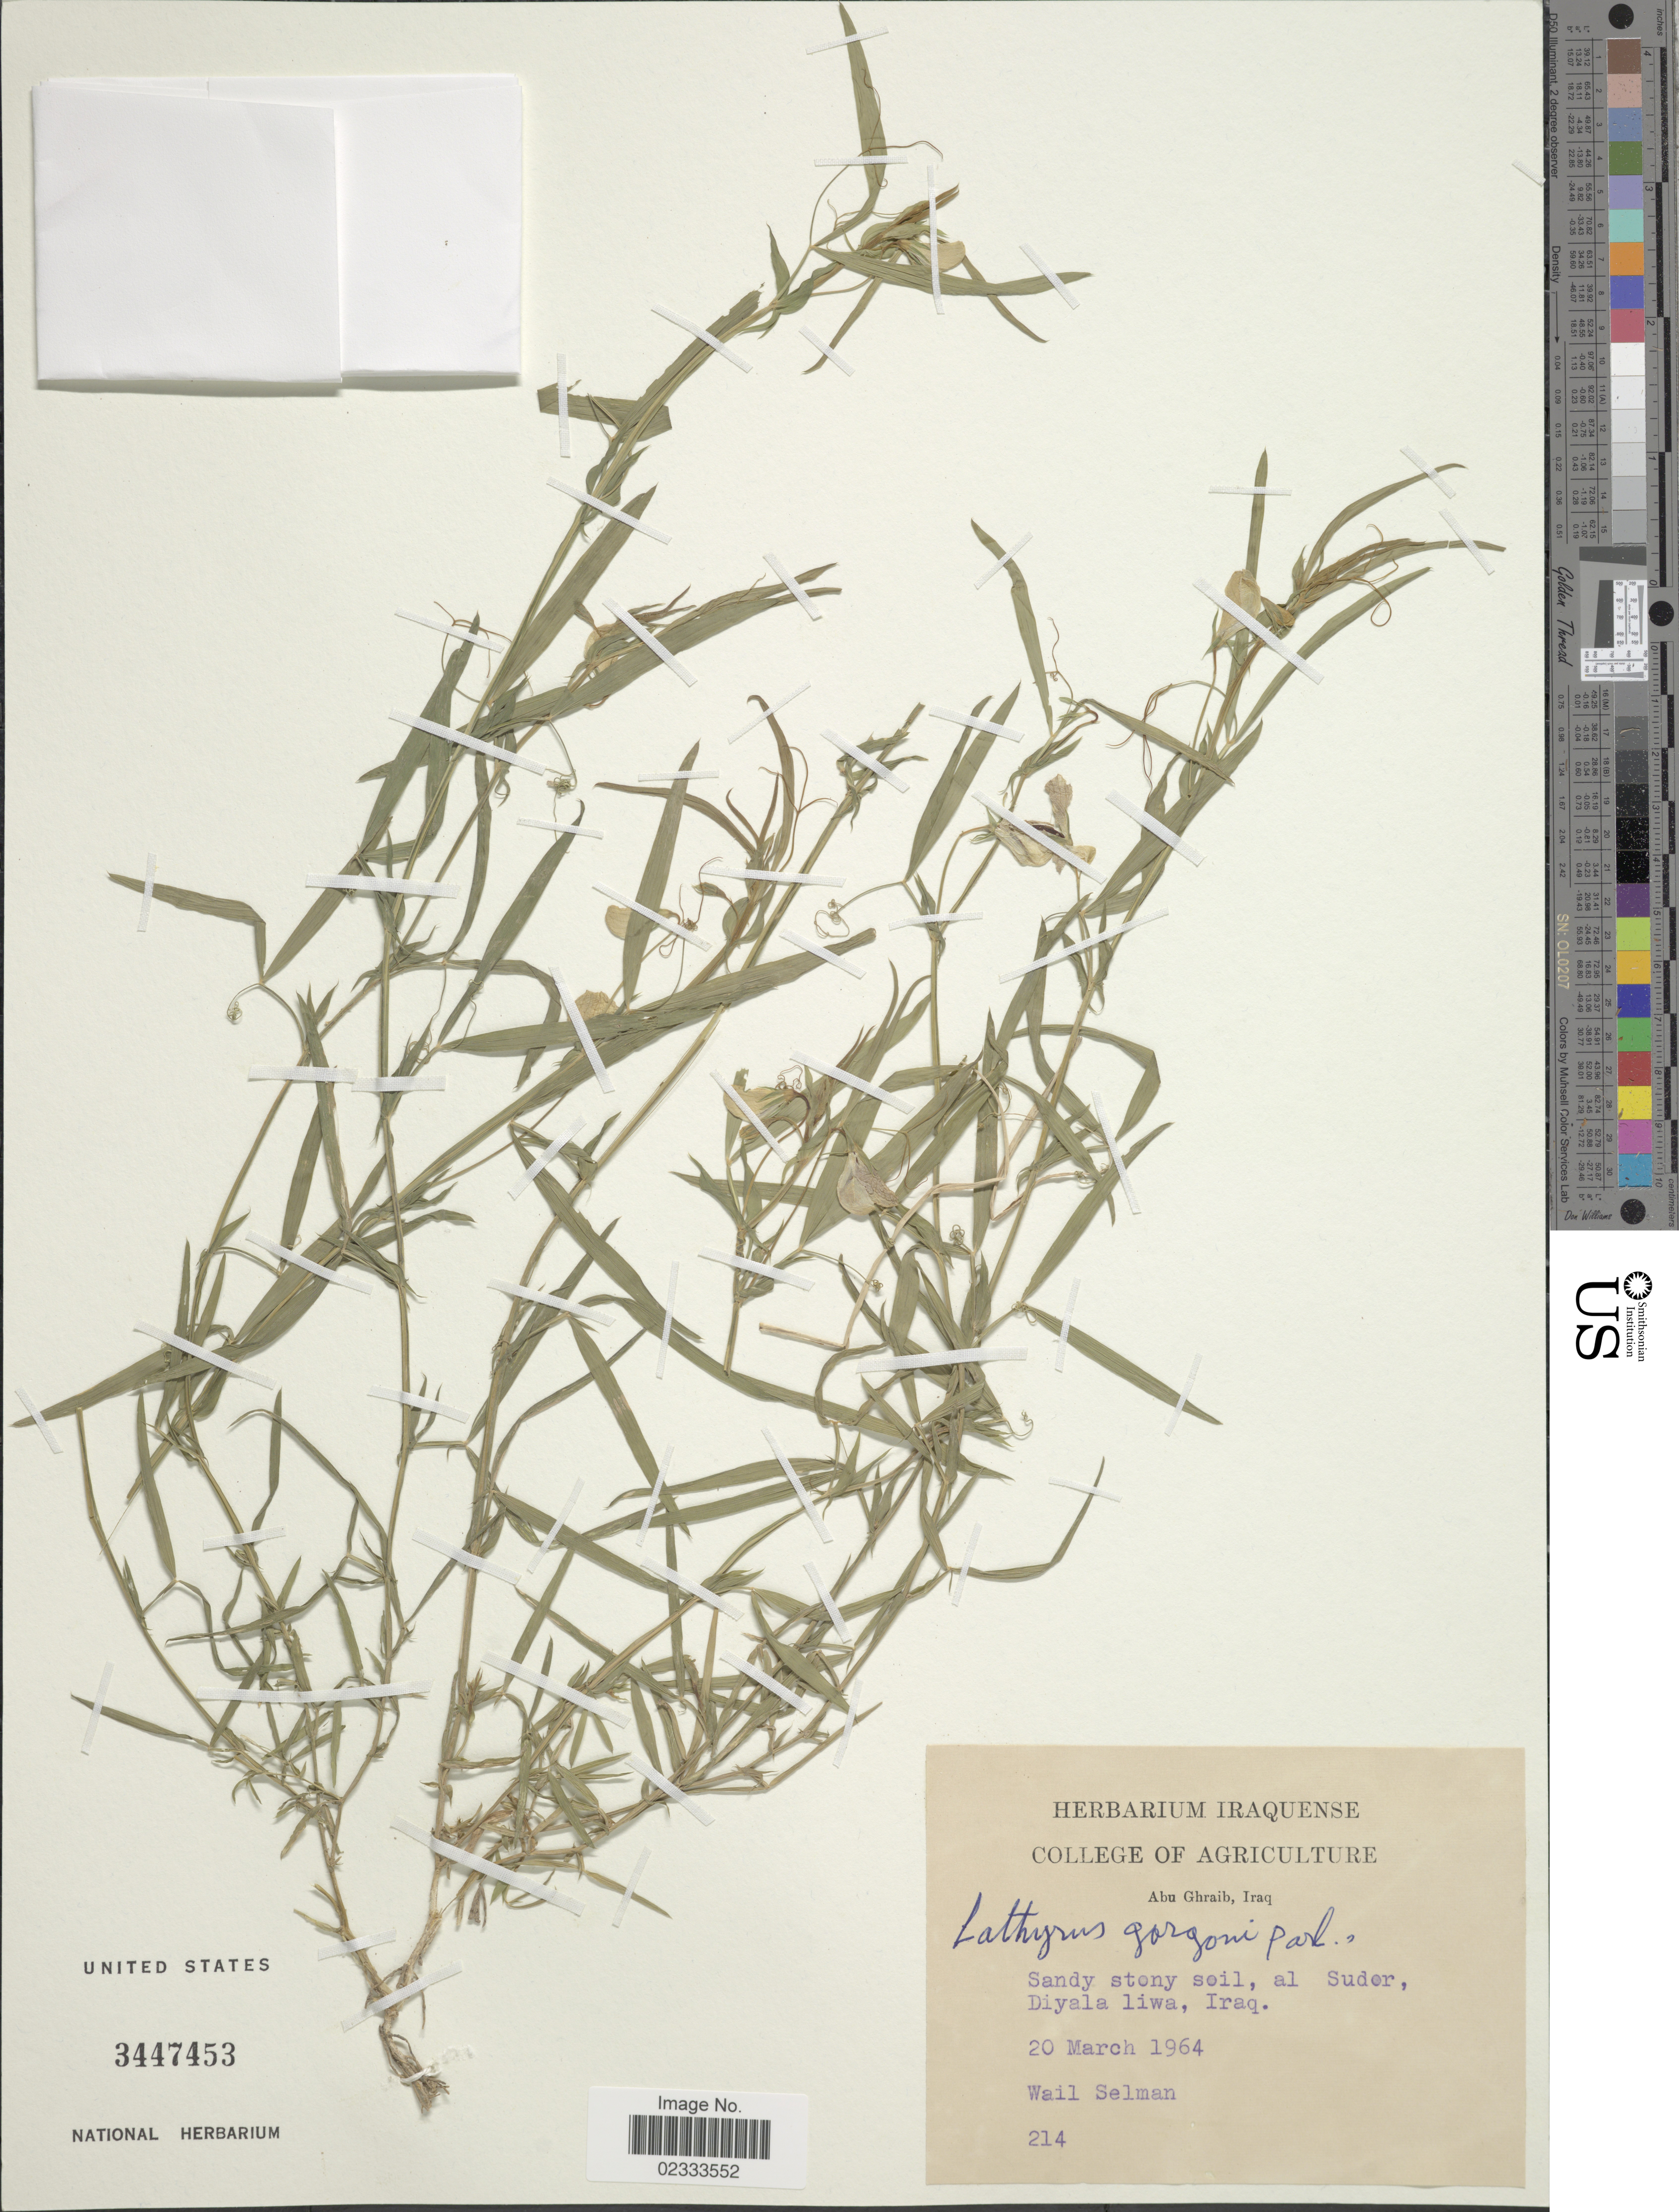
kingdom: Plantae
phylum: Tracheophyta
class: Magnoliopsida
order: Fabales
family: Fabaceae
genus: Lathyrus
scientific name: Lathyrus gorgoni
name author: Parl.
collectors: W. Selman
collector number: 214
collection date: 1964-03-20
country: Iraq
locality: Abu Ghraib, Sandy stony soil, al Suder, Diyala Liwa, Iraq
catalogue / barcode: US 3447453